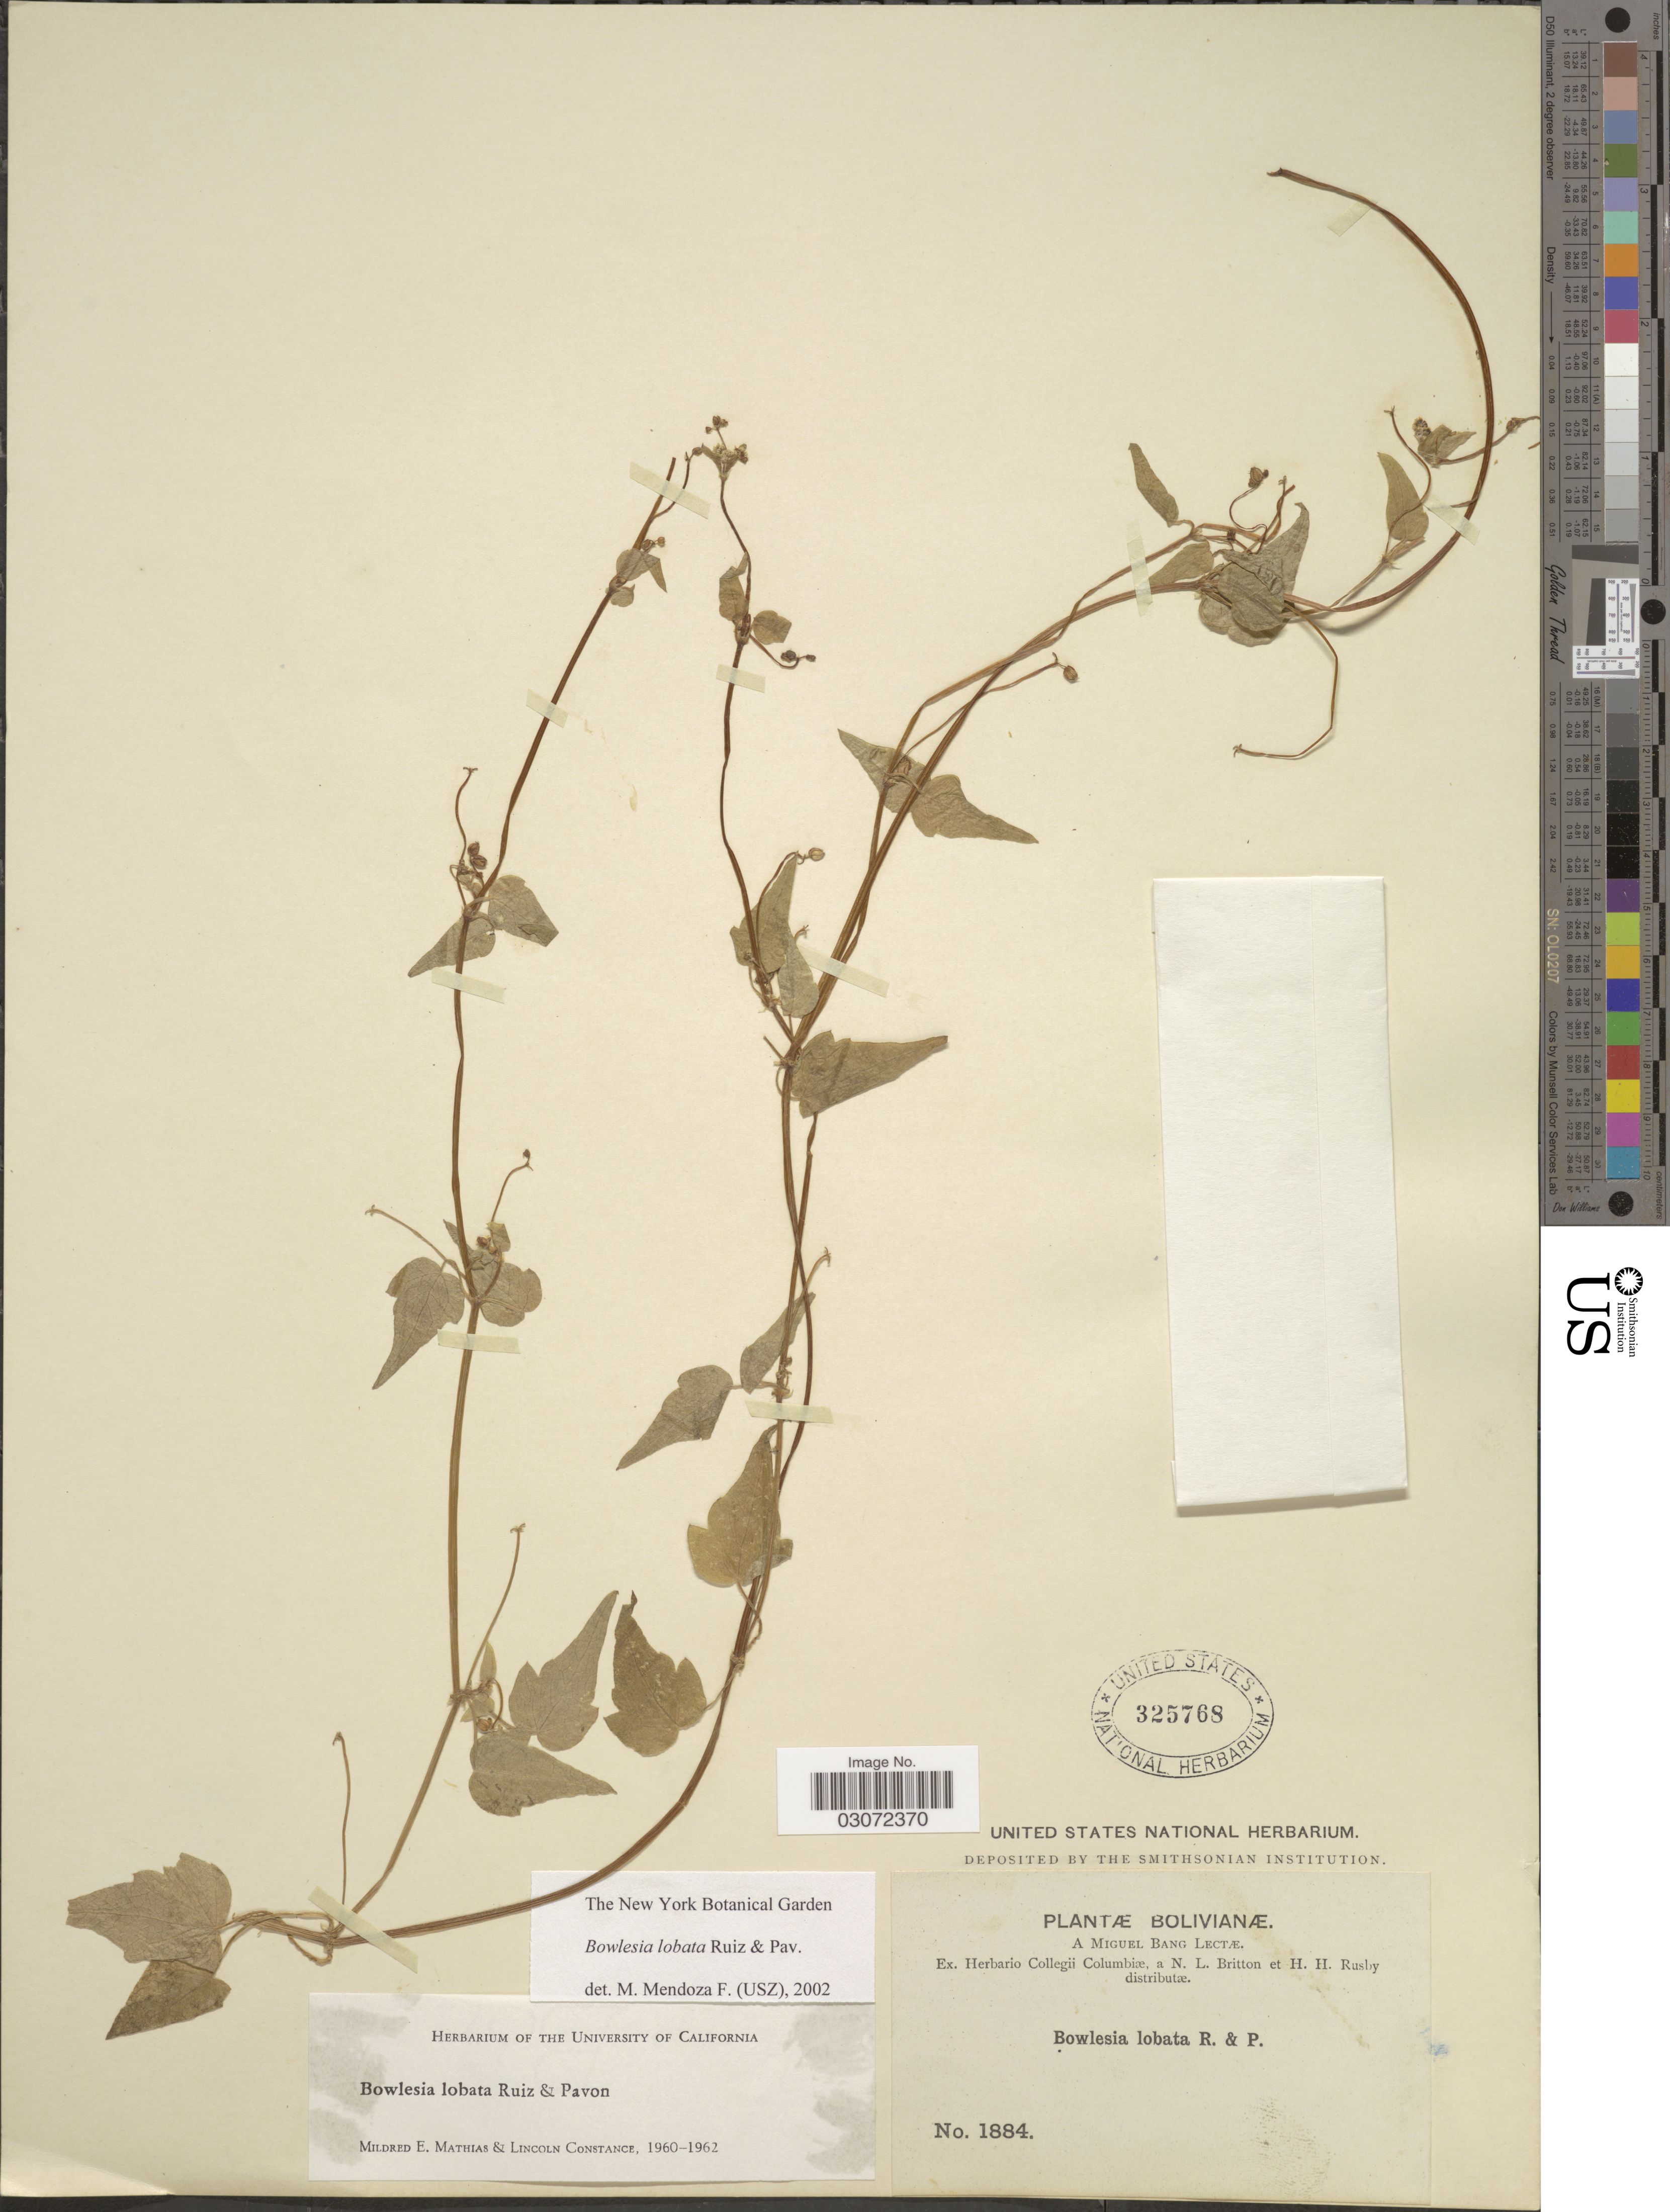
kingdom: Plantae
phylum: Tracheophyta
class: Magnoliopsida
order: Apiales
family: Apiaceae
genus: Bowlesia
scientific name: Bowlesia lobata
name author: Ruiz & Pav.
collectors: M. Bang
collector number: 1884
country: Bolivia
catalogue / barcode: US 325768